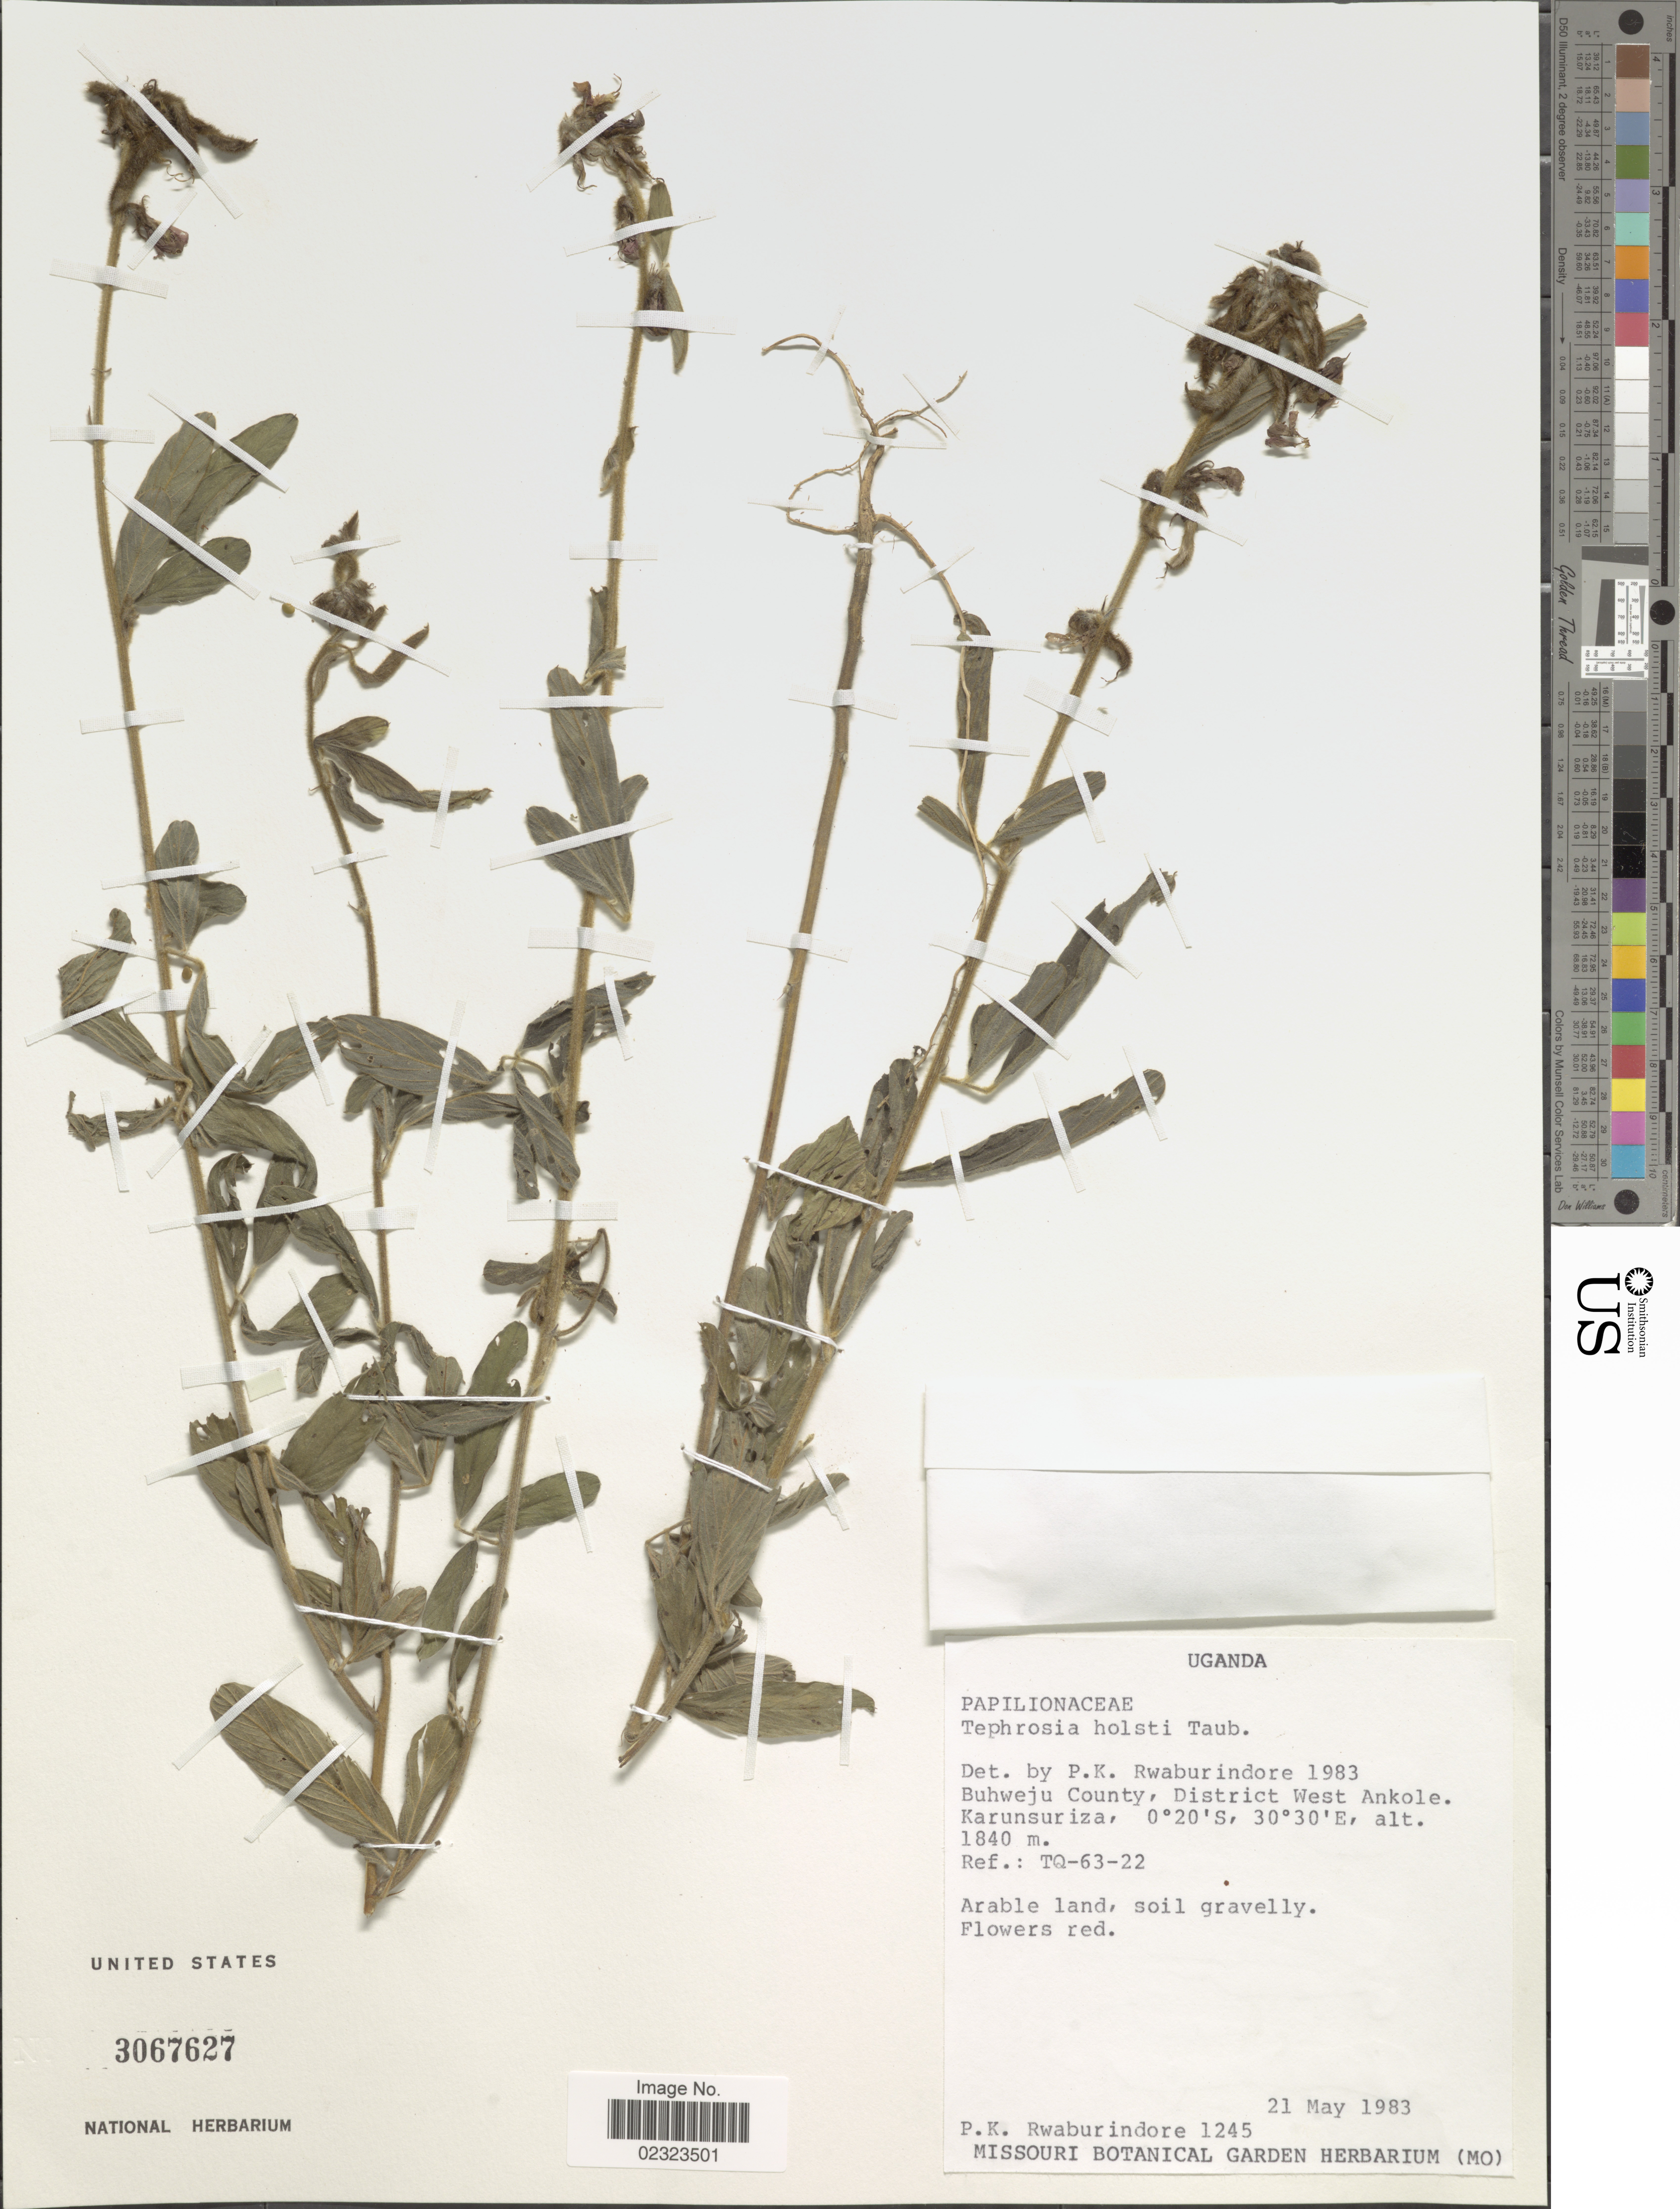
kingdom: Plantae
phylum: Tracheophyta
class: Magnoliopsida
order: Fabales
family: Fabaceae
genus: Tephrosia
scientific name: Tephrosia holstii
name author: Taub.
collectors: P. Rwaburindore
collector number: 1245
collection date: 1983-05-21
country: Uganda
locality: Buhweju County, District near West Ankole, Karunsuriza.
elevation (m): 1840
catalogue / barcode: US 3067627